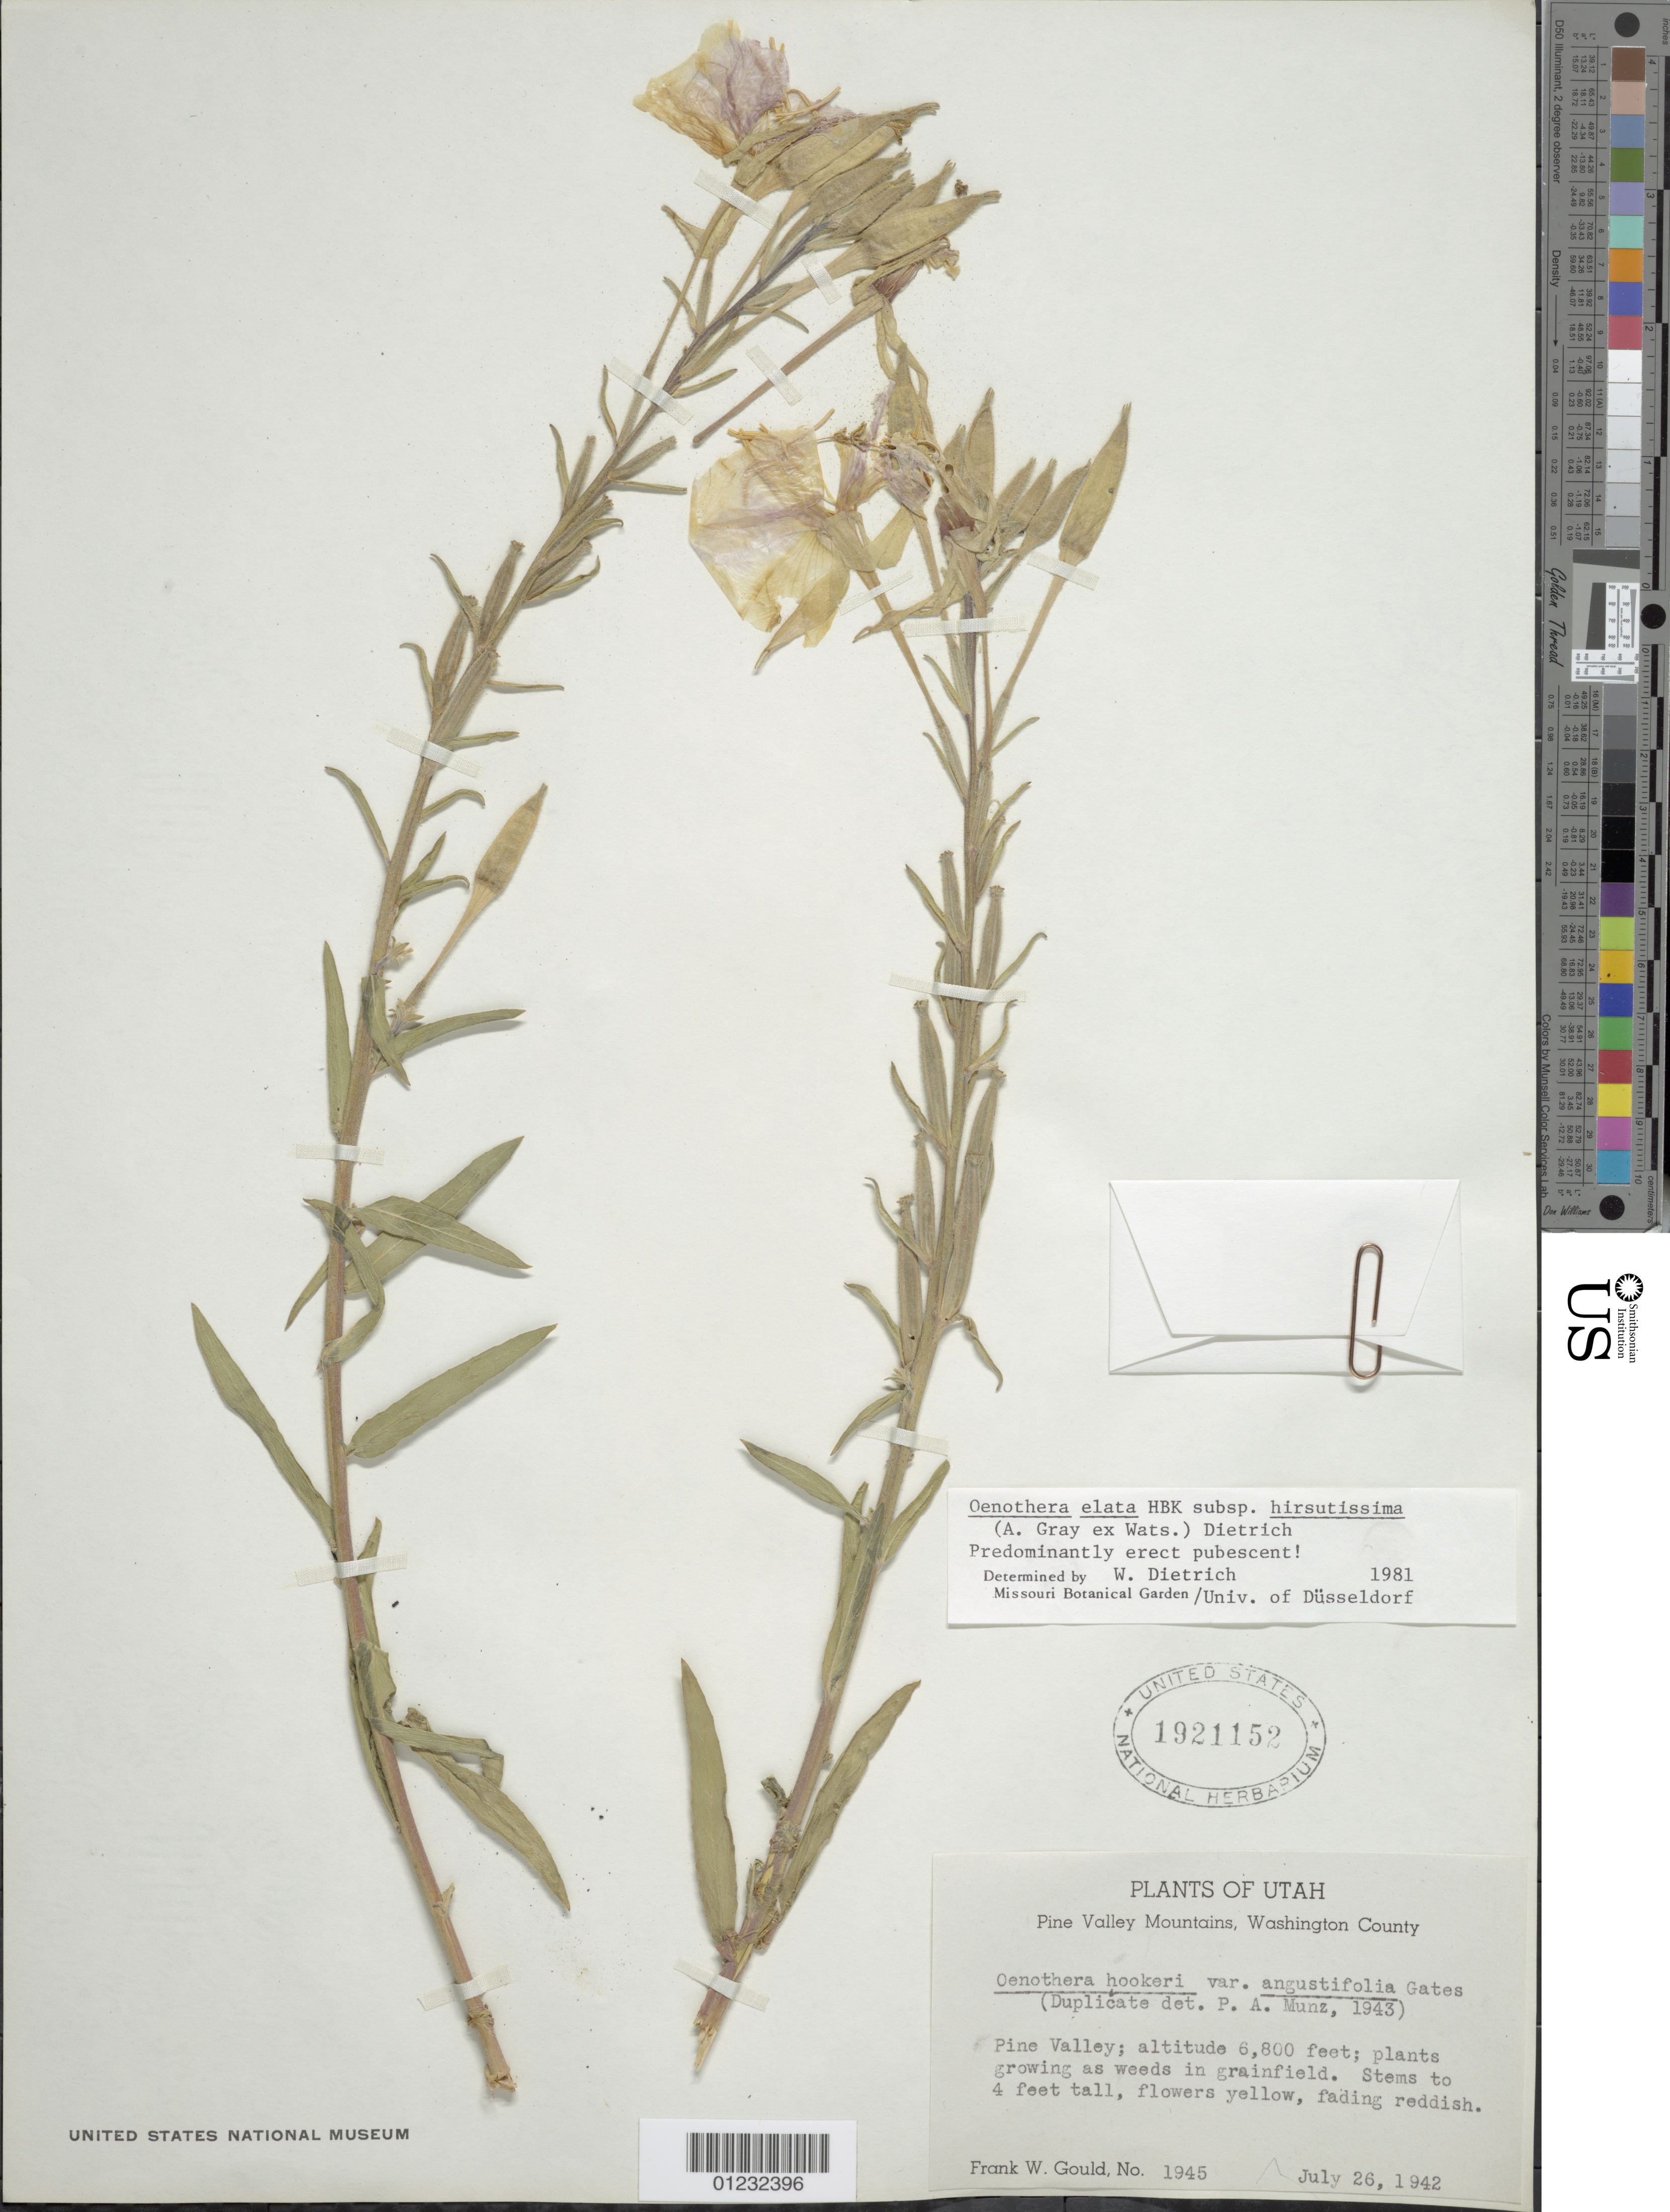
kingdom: Plantae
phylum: Tracheophyta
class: Magnoliopsida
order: Myrtales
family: Onagraceae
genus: Oenothera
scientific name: Oenothera elata subsp. hirsutissima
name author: (A. Gray ex S. Watson) W. Dietr.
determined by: Dietrich, W.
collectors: F. W. Gould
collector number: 1945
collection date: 1942-07-26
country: United States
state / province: Utah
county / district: Washington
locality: Pine Valley.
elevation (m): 2073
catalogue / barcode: US 1921152